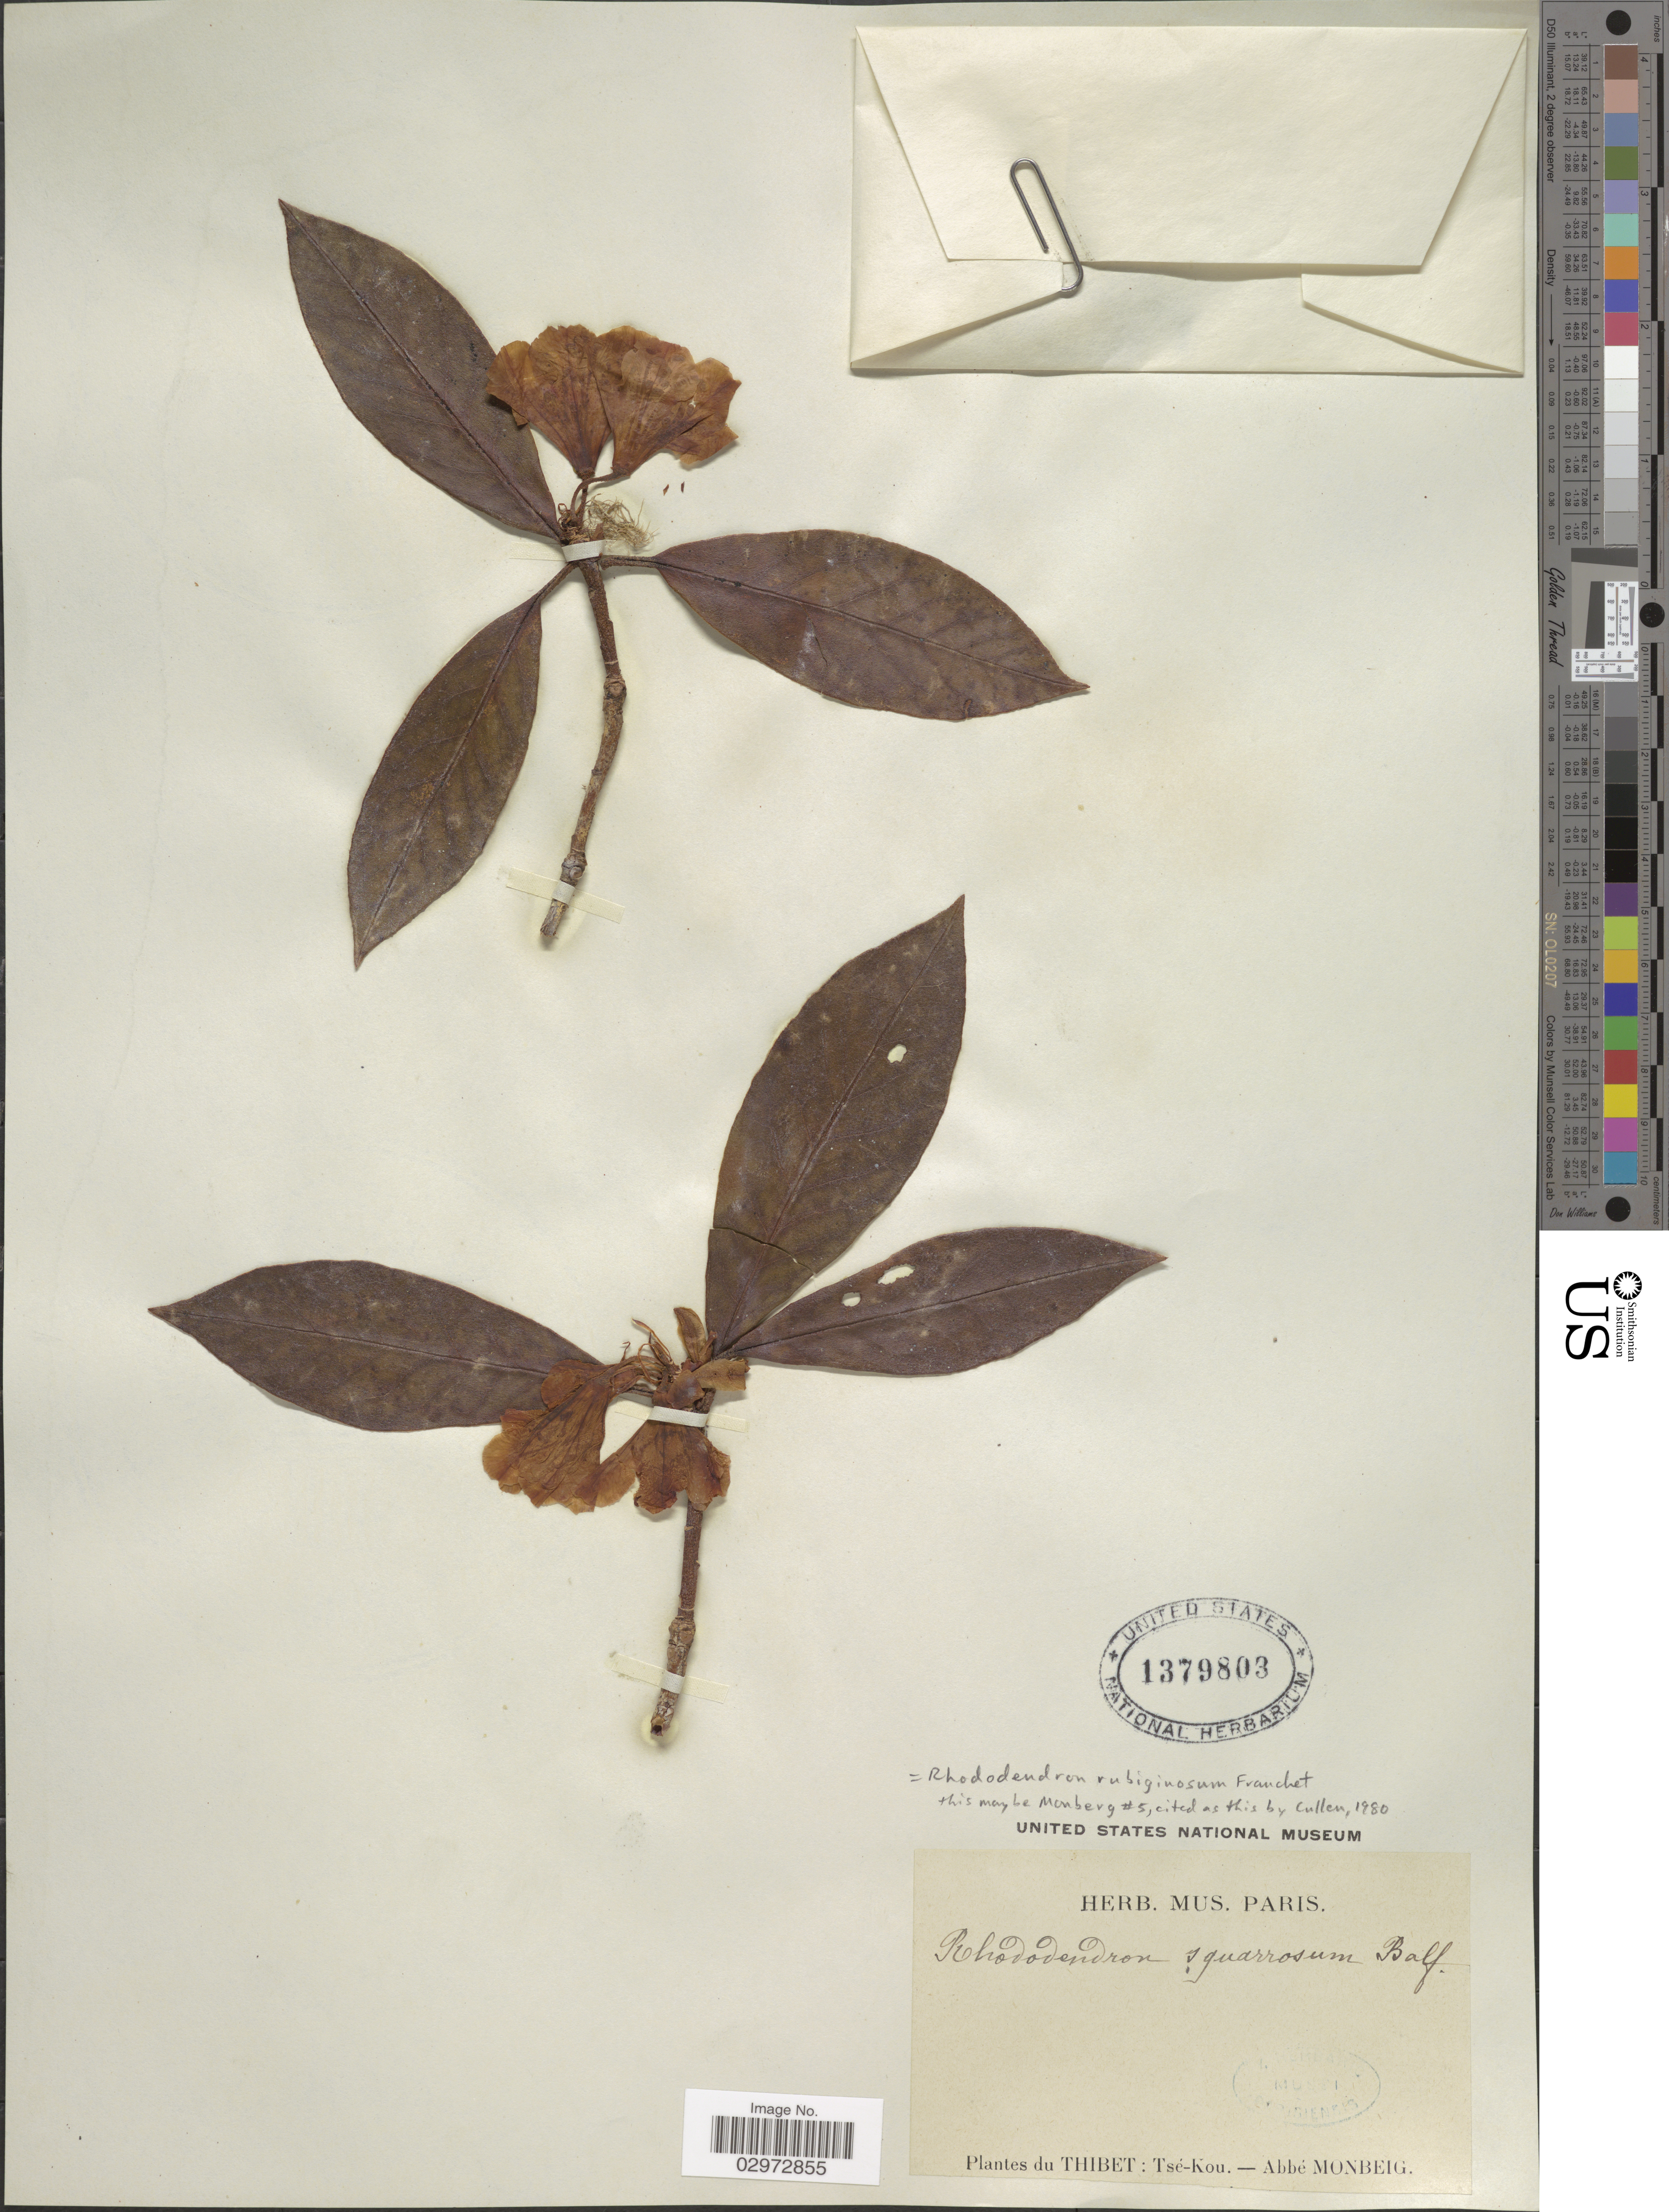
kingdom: Plantae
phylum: Tracheophyta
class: Magnoliopsida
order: Ericales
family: Ericaceae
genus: Rhododendron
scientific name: Rhododendron rubiginosum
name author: Franch.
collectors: A. Monbeig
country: China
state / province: Xizang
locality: Thibet. Tsé-Kou.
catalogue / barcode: US 1379803